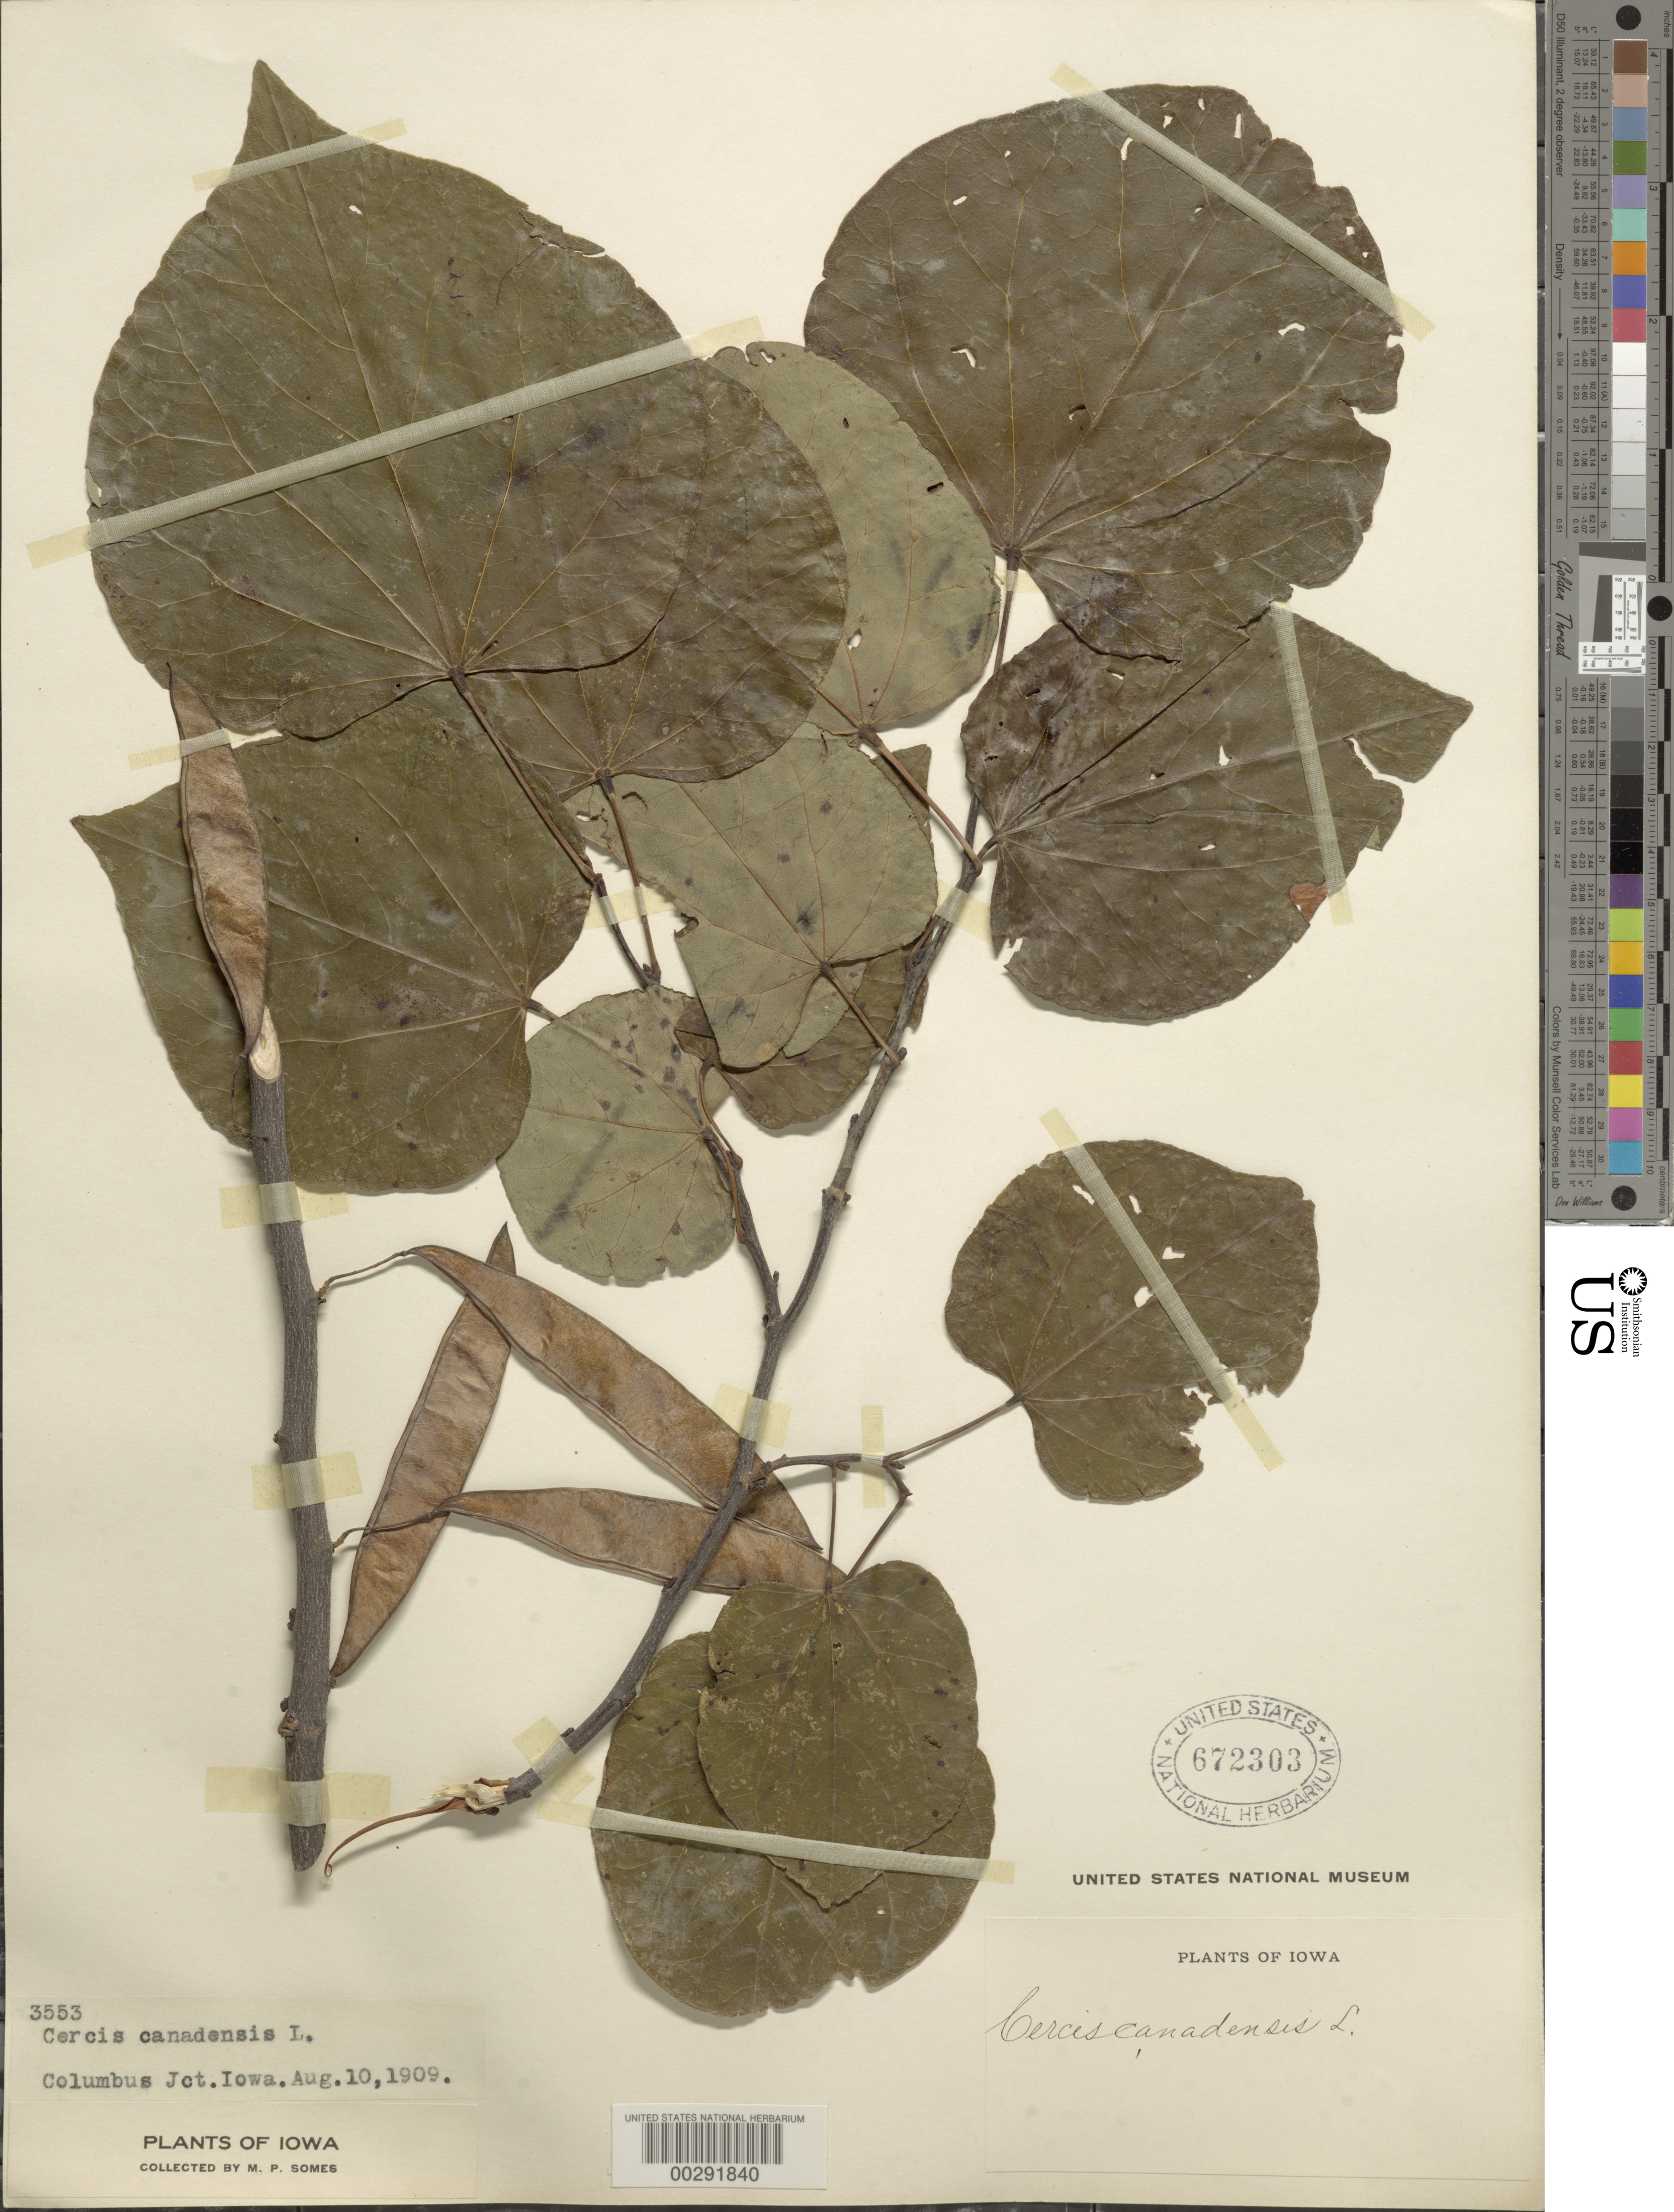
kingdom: Plantae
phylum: Tracheophyta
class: Magnoliopsida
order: Fabales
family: Fabaceae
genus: Cercis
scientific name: Cercis canadensis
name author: L.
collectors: M. Somes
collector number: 3553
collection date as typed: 10 Aug 1909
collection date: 1909-08-10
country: United States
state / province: Iowa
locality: Columbus Jct.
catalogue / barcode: US 672303